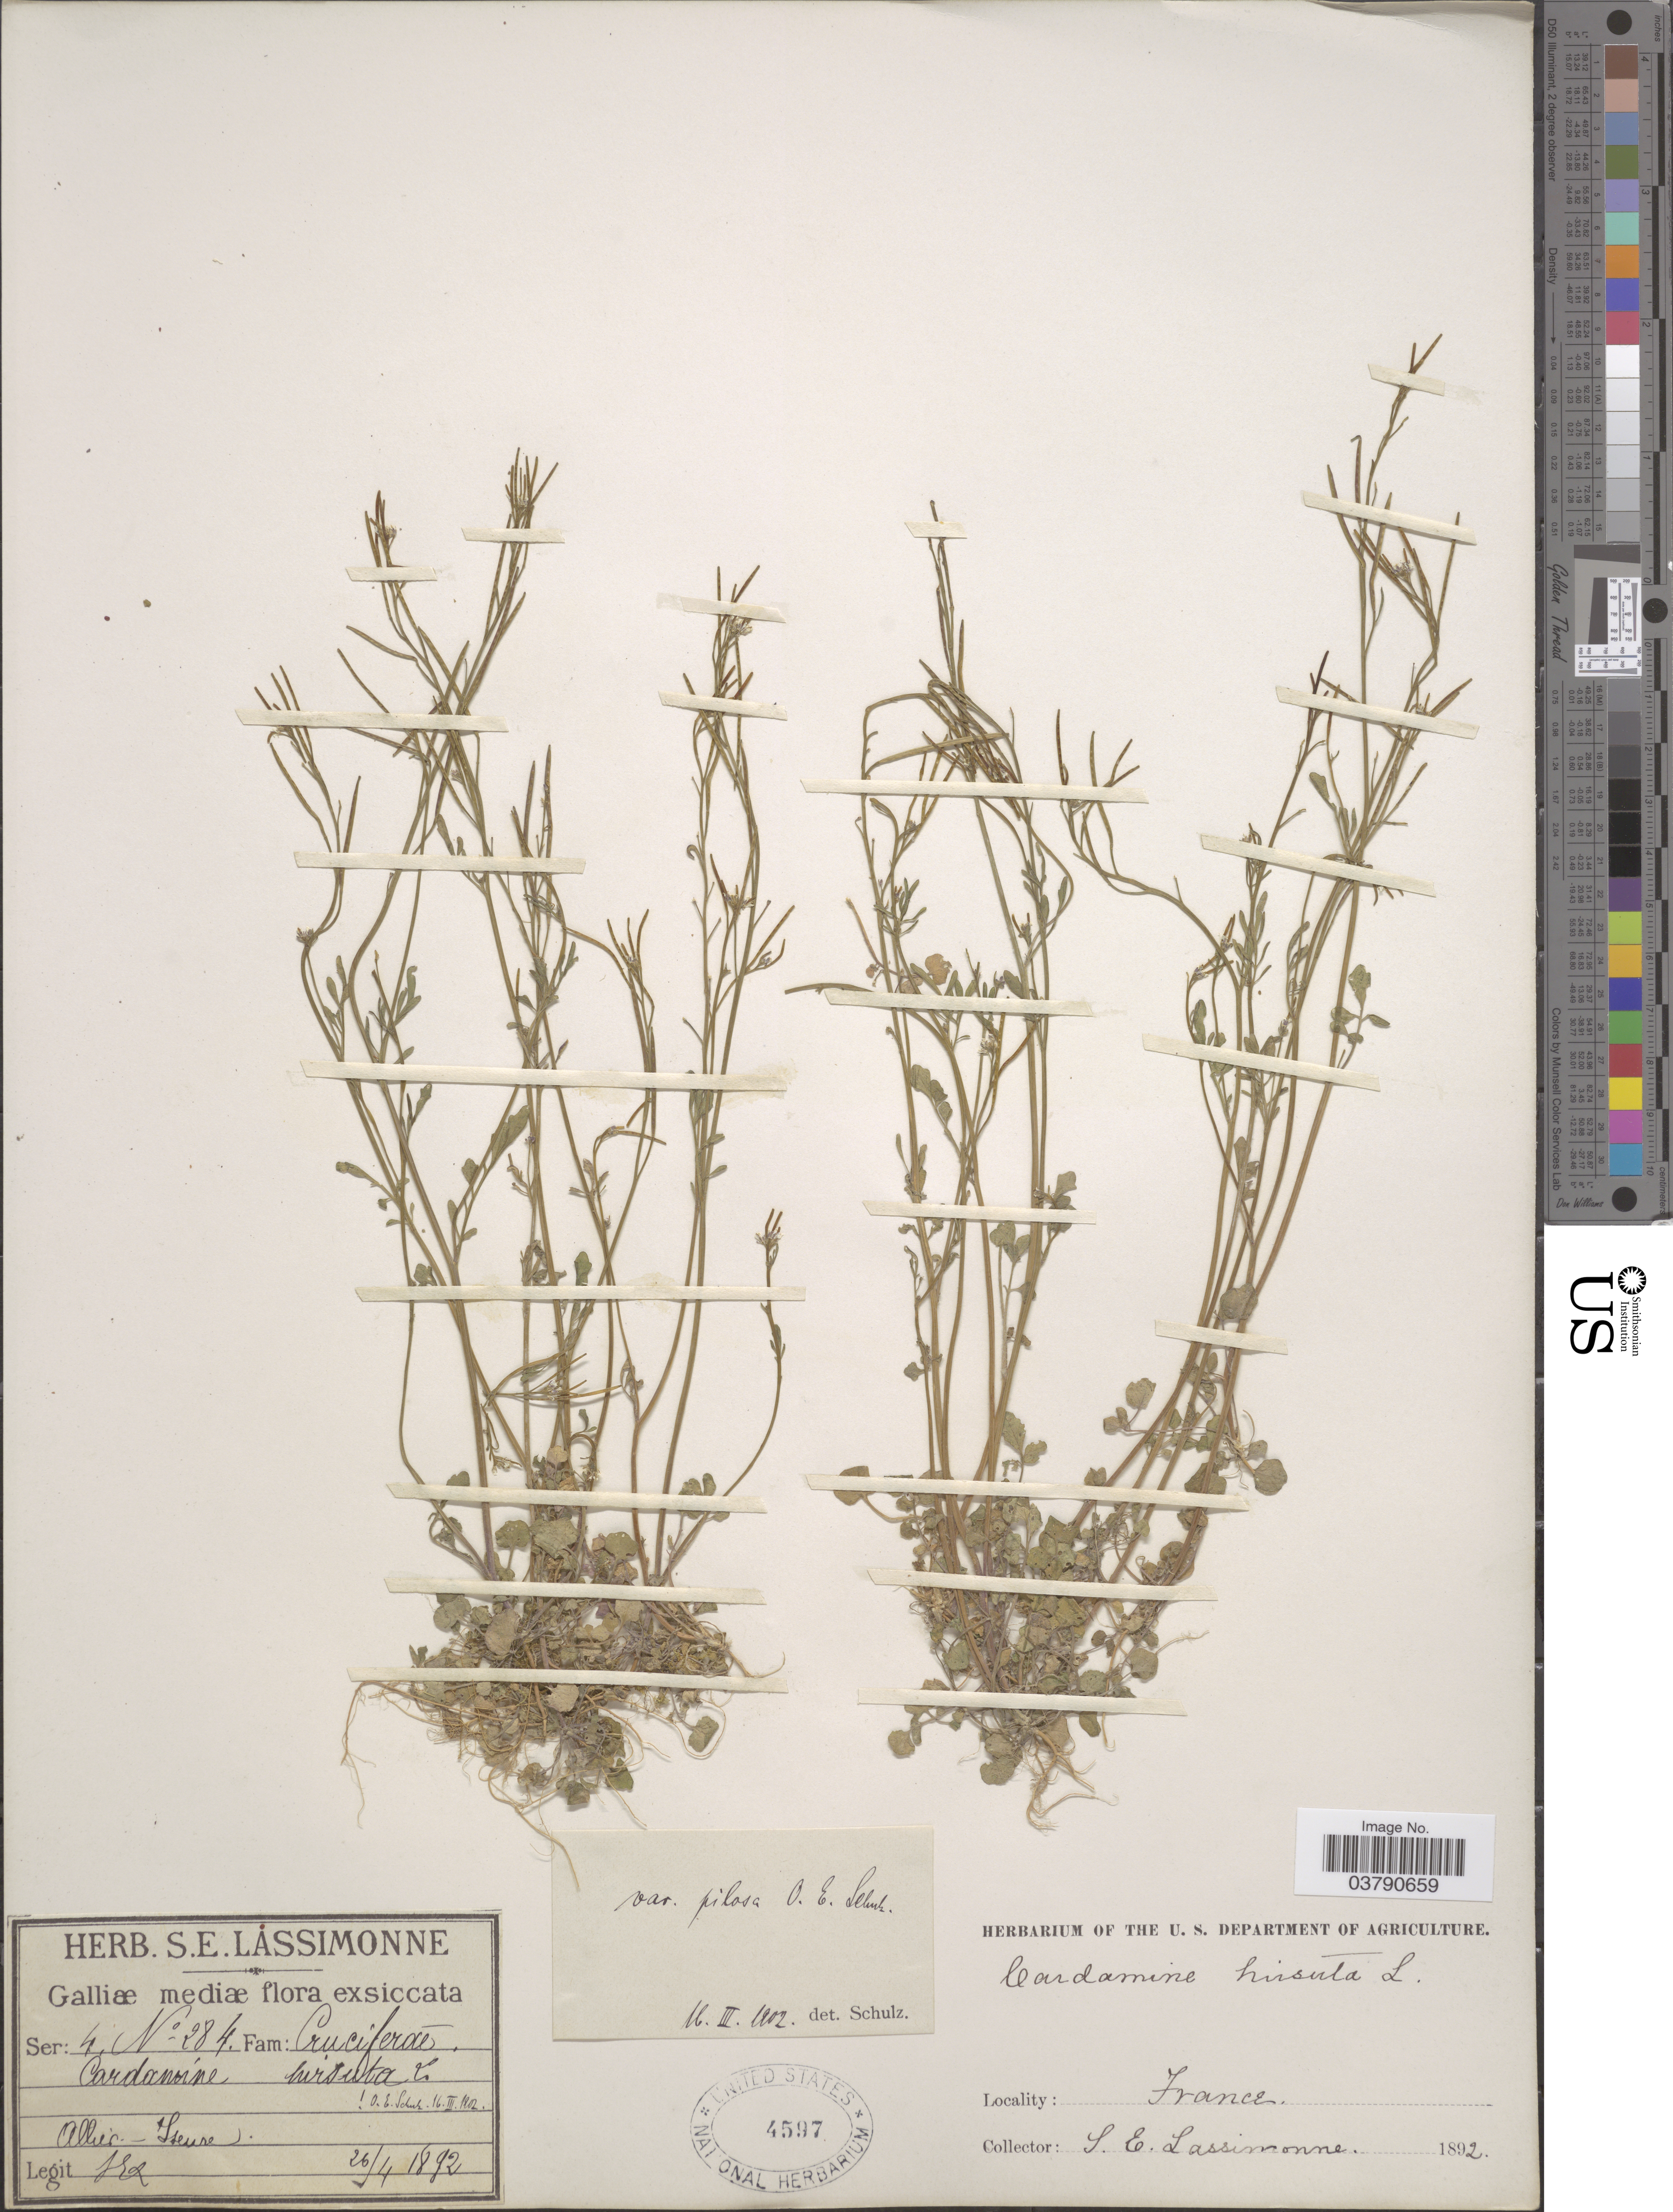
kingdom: Plantae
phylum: Tracheophyta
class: Magnoliopsida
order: Brassicales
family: Brassicaceae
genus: Cardamine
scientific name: Cardamine hirsuta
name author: L.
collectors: S. Lassimonne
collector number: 284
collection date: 1892-04-26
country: France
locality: Galliæ mediæ. Allier-Yzeure.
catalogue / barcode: US 4597